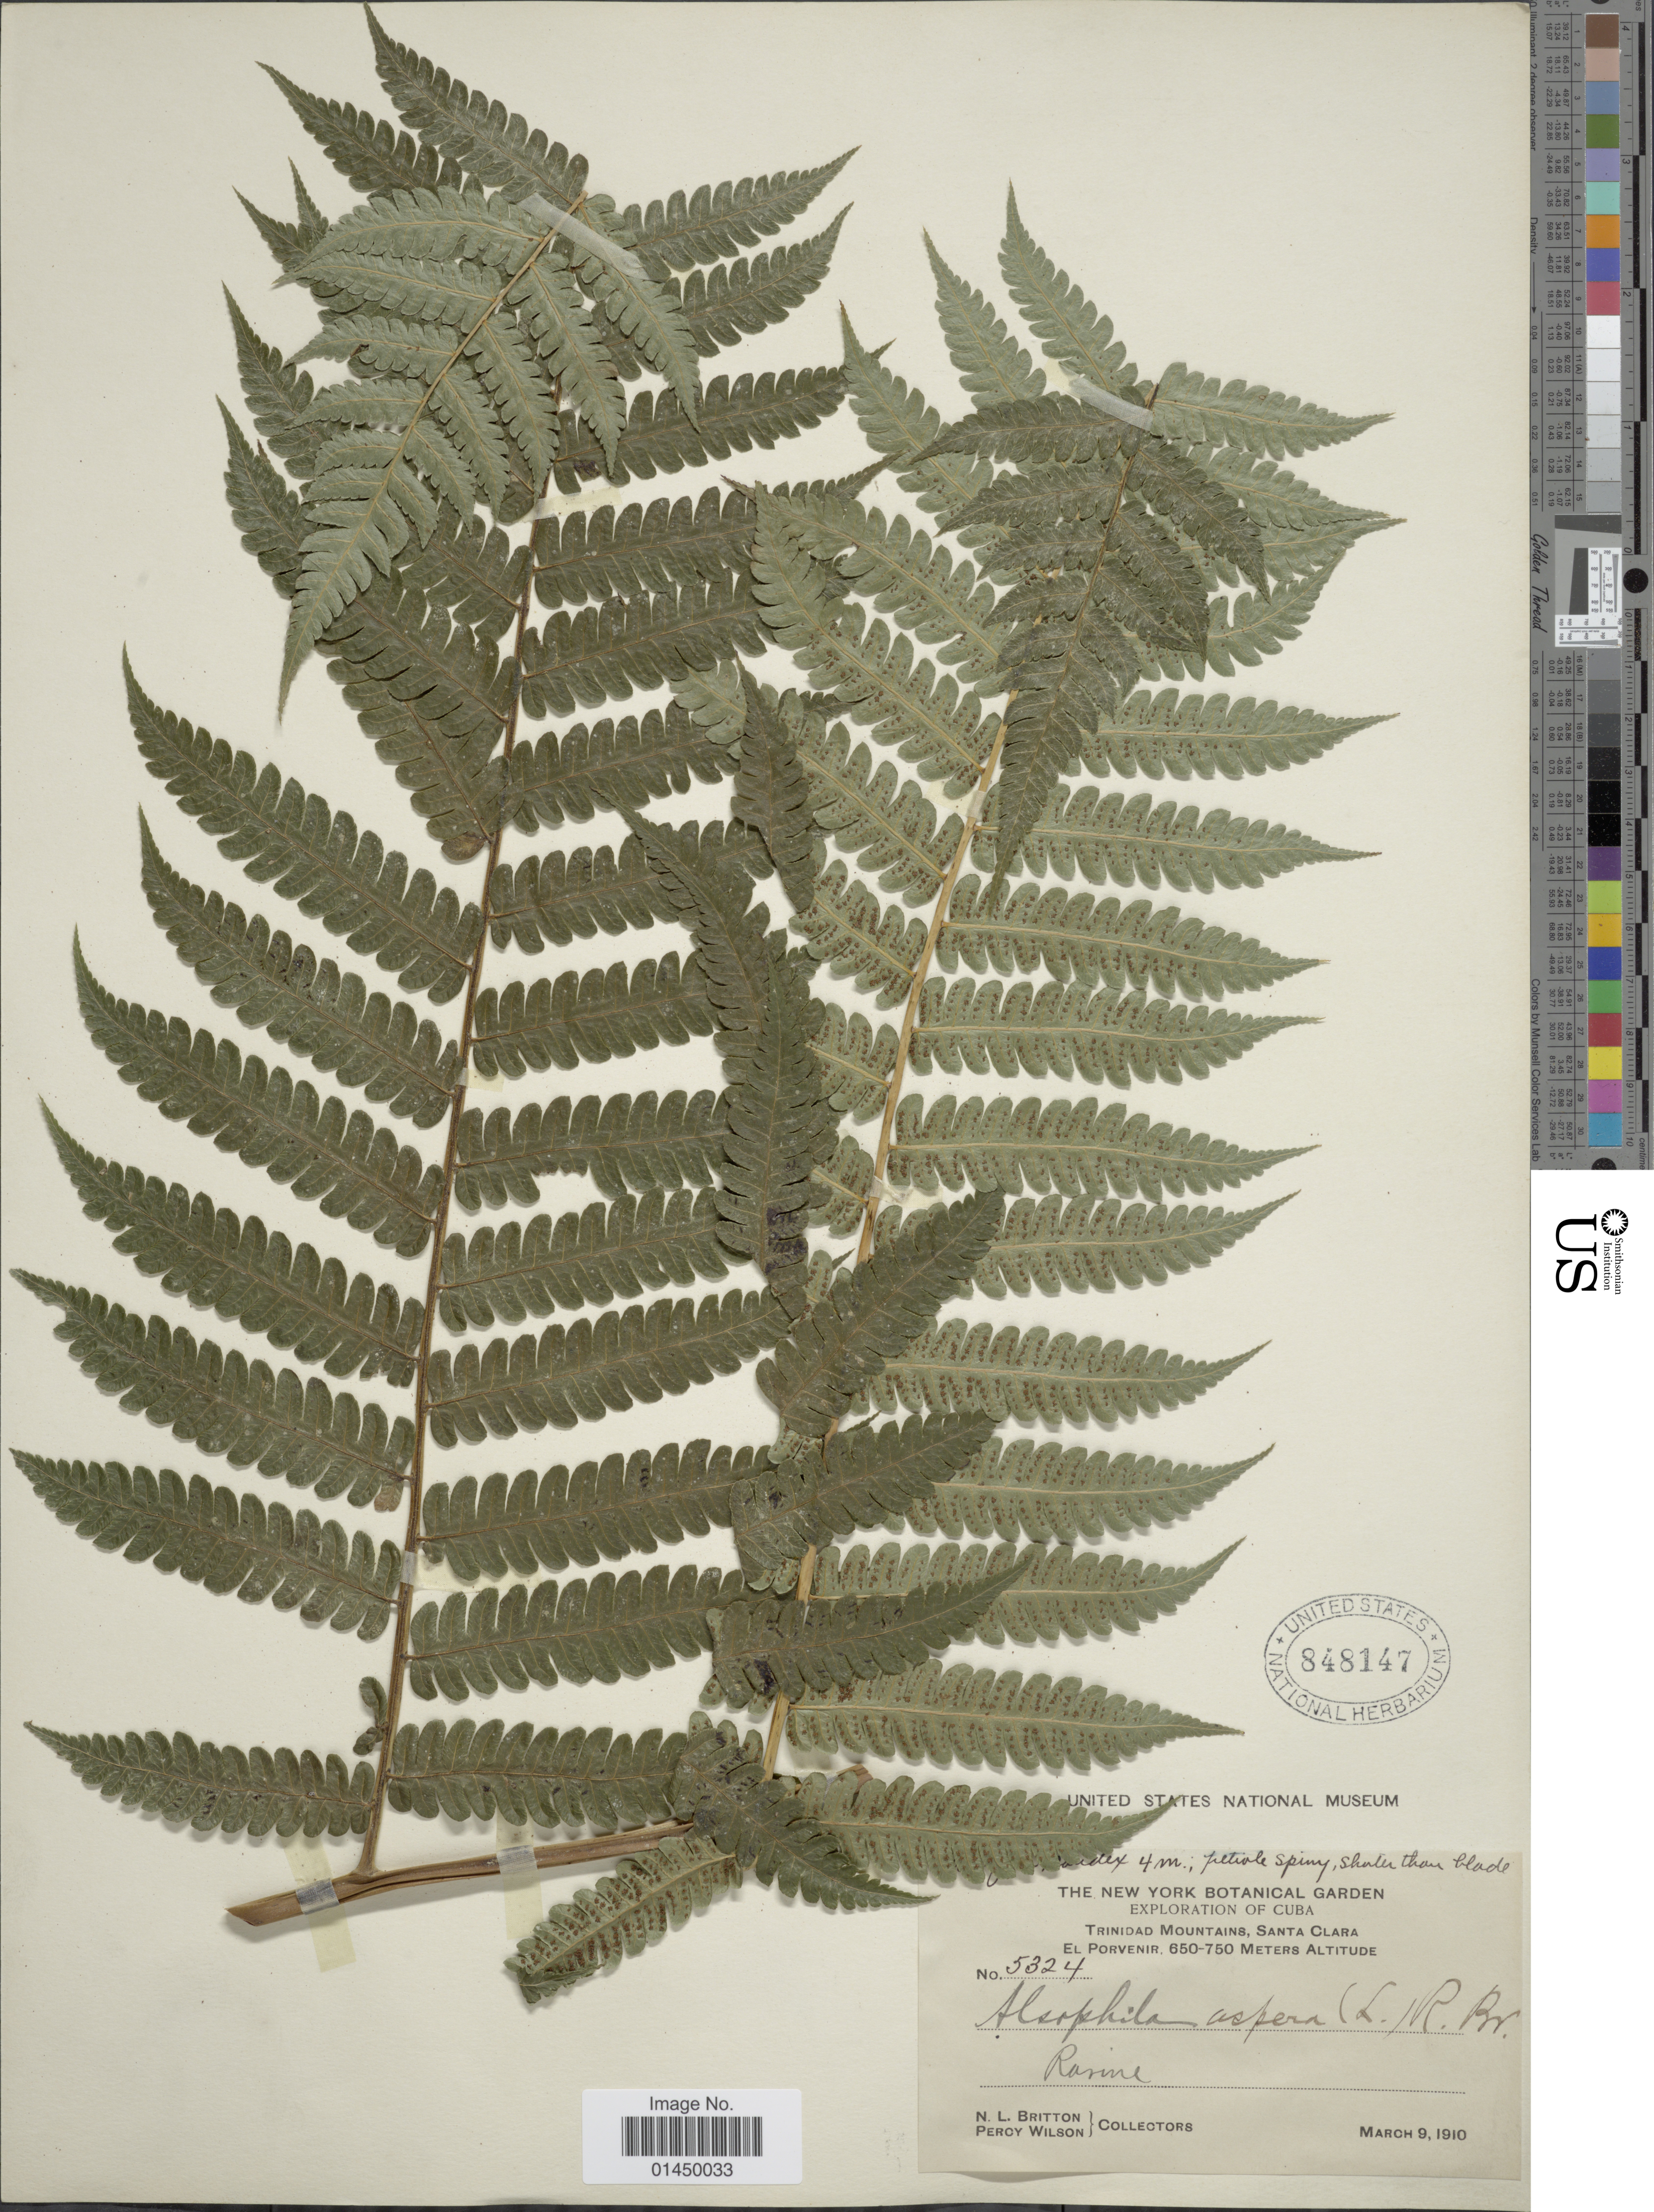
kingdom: Plantae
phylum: Tracheophyta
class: Polypodiopsida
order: Cyatheales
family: Cyatheaceae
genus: Cyathea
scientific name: Cyathea aspera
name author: (L.) Sw.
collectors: N. Britton & P. Wilson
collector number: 5324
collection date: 1910-03-09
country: Cuba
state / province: Las Villas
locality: Trinidad Mountains, Santa Clara, El Porvenir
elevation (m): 650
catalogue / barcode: US 848147